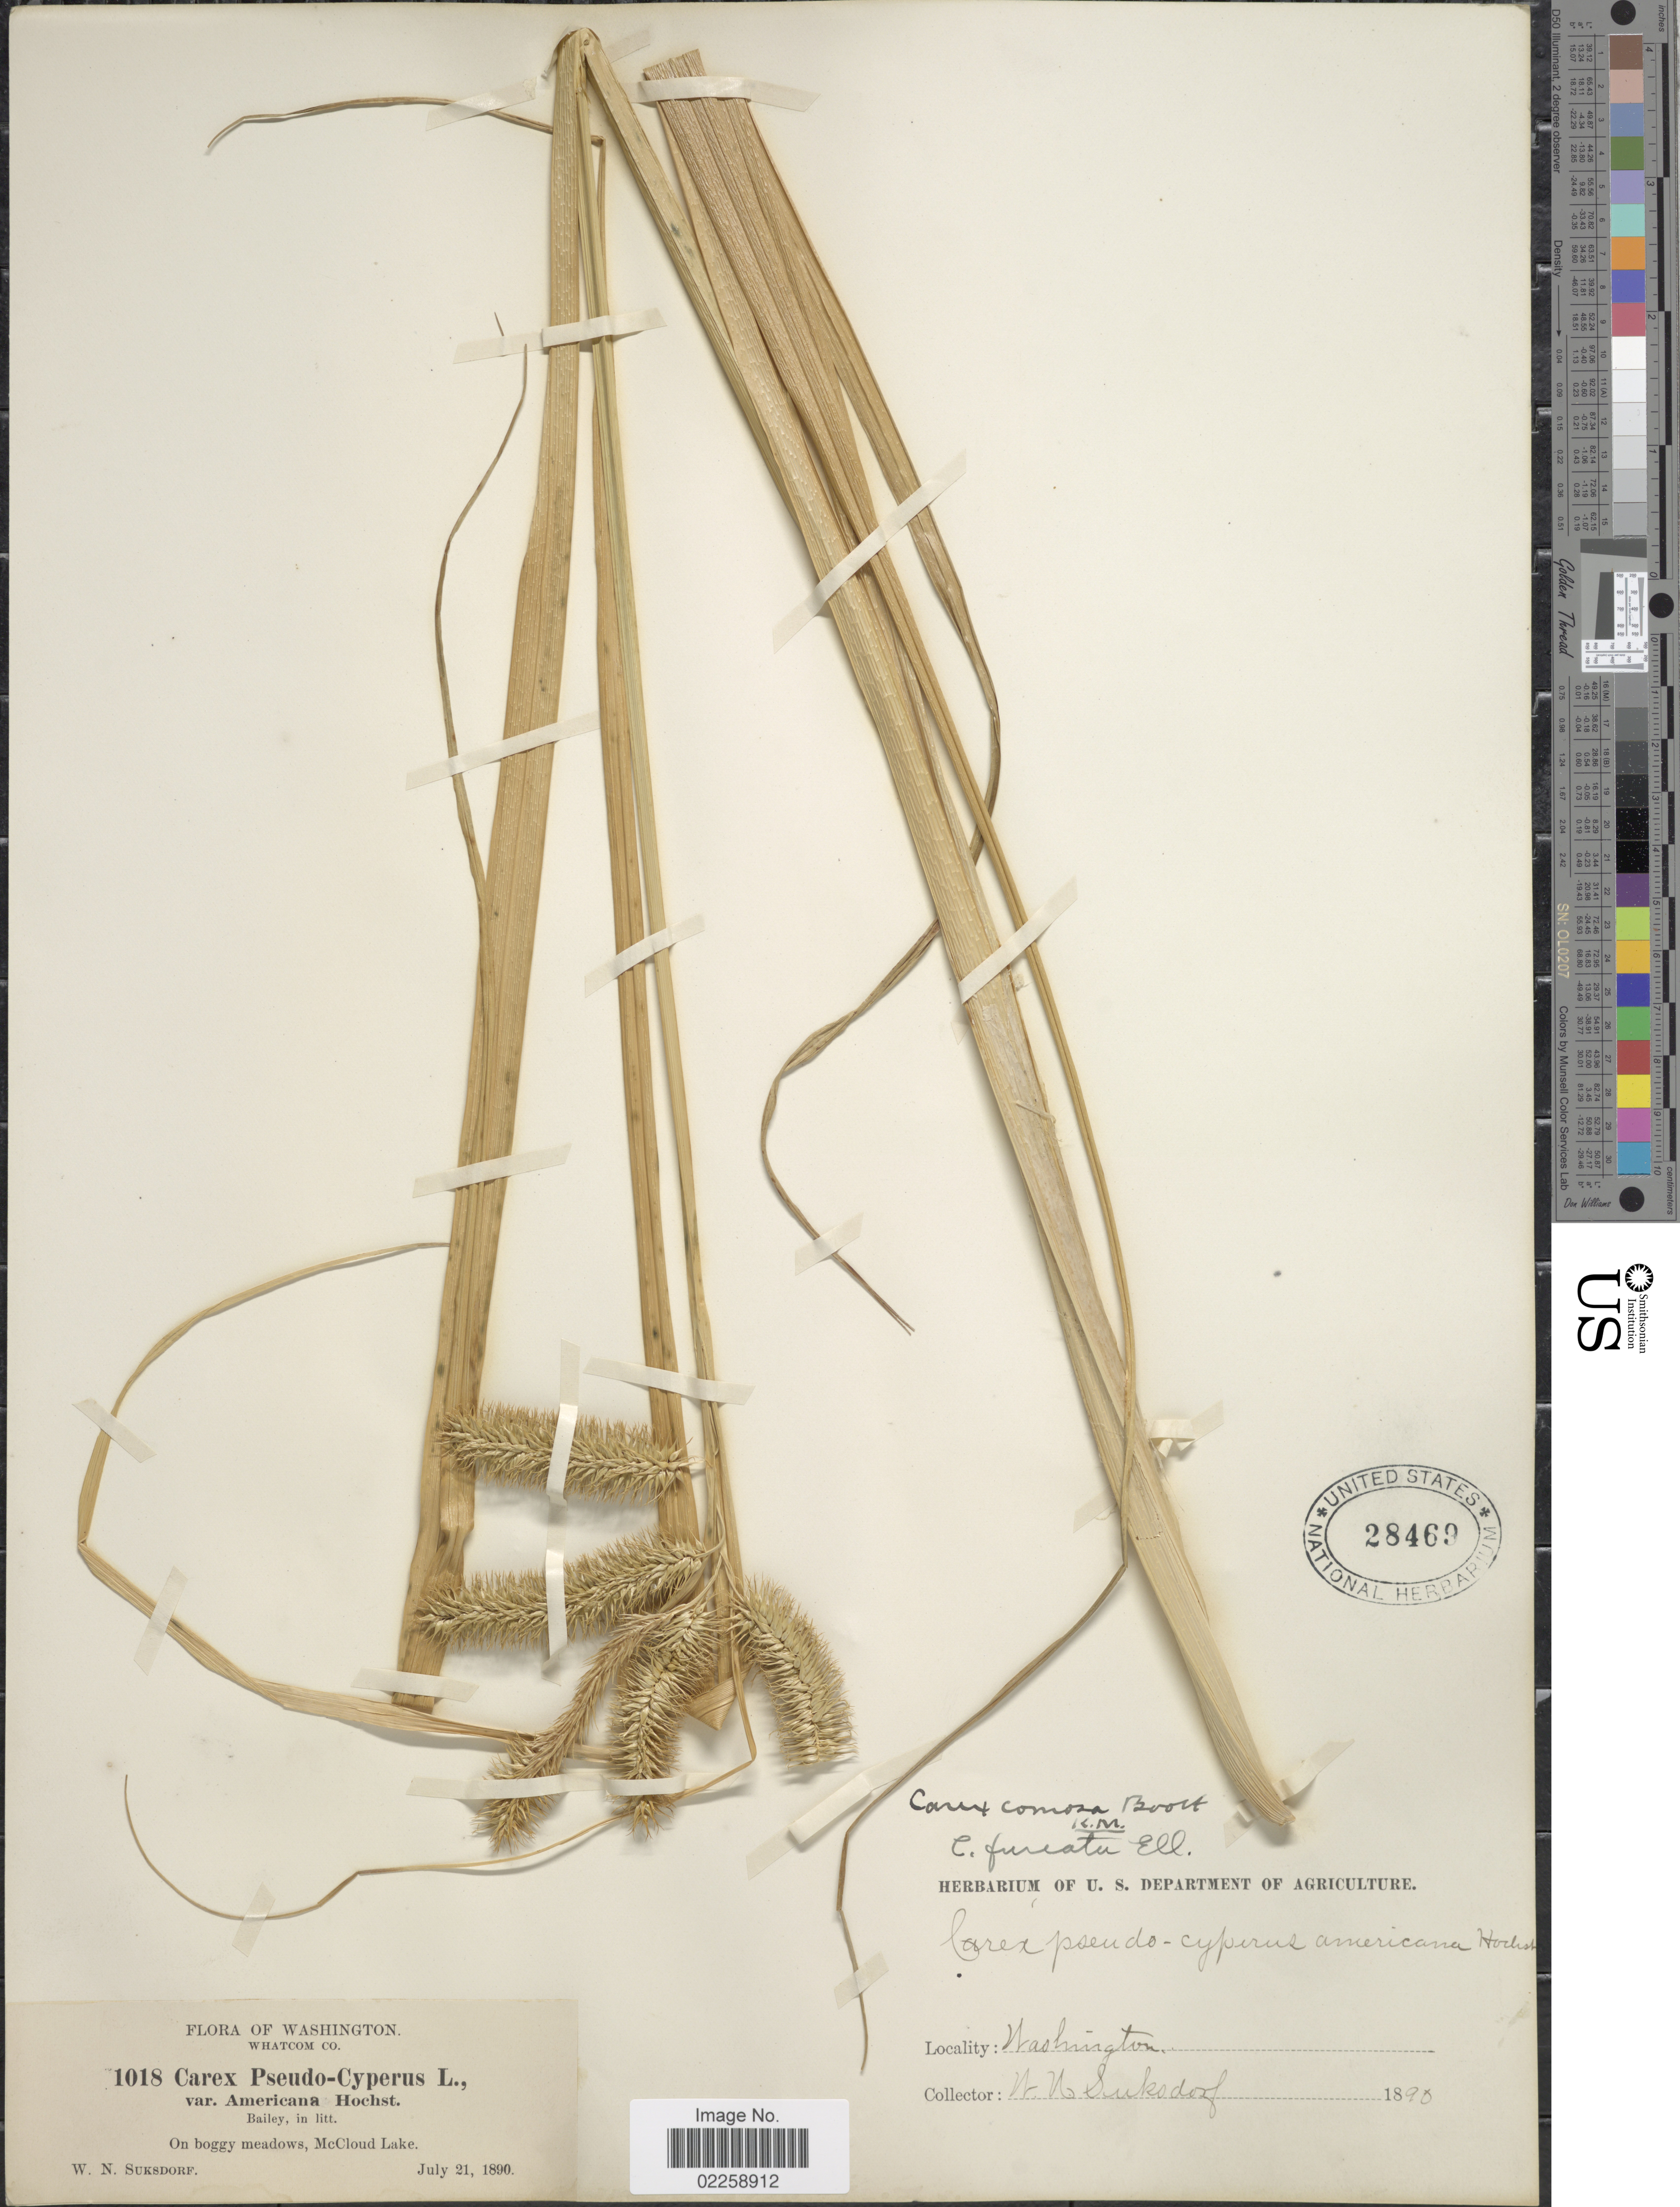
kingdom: Plantae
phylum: Tracheophyta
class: Liliopsida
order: Poales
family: Cyperaceae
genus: Carex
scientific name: Carex comosa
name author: Boott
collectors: W. N. Suksdorf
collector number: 1018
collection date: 1890-07-21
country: United States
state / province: Washington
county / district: Whatcom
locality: Whatcom Co., McCloud Lake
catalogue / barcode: US 28469